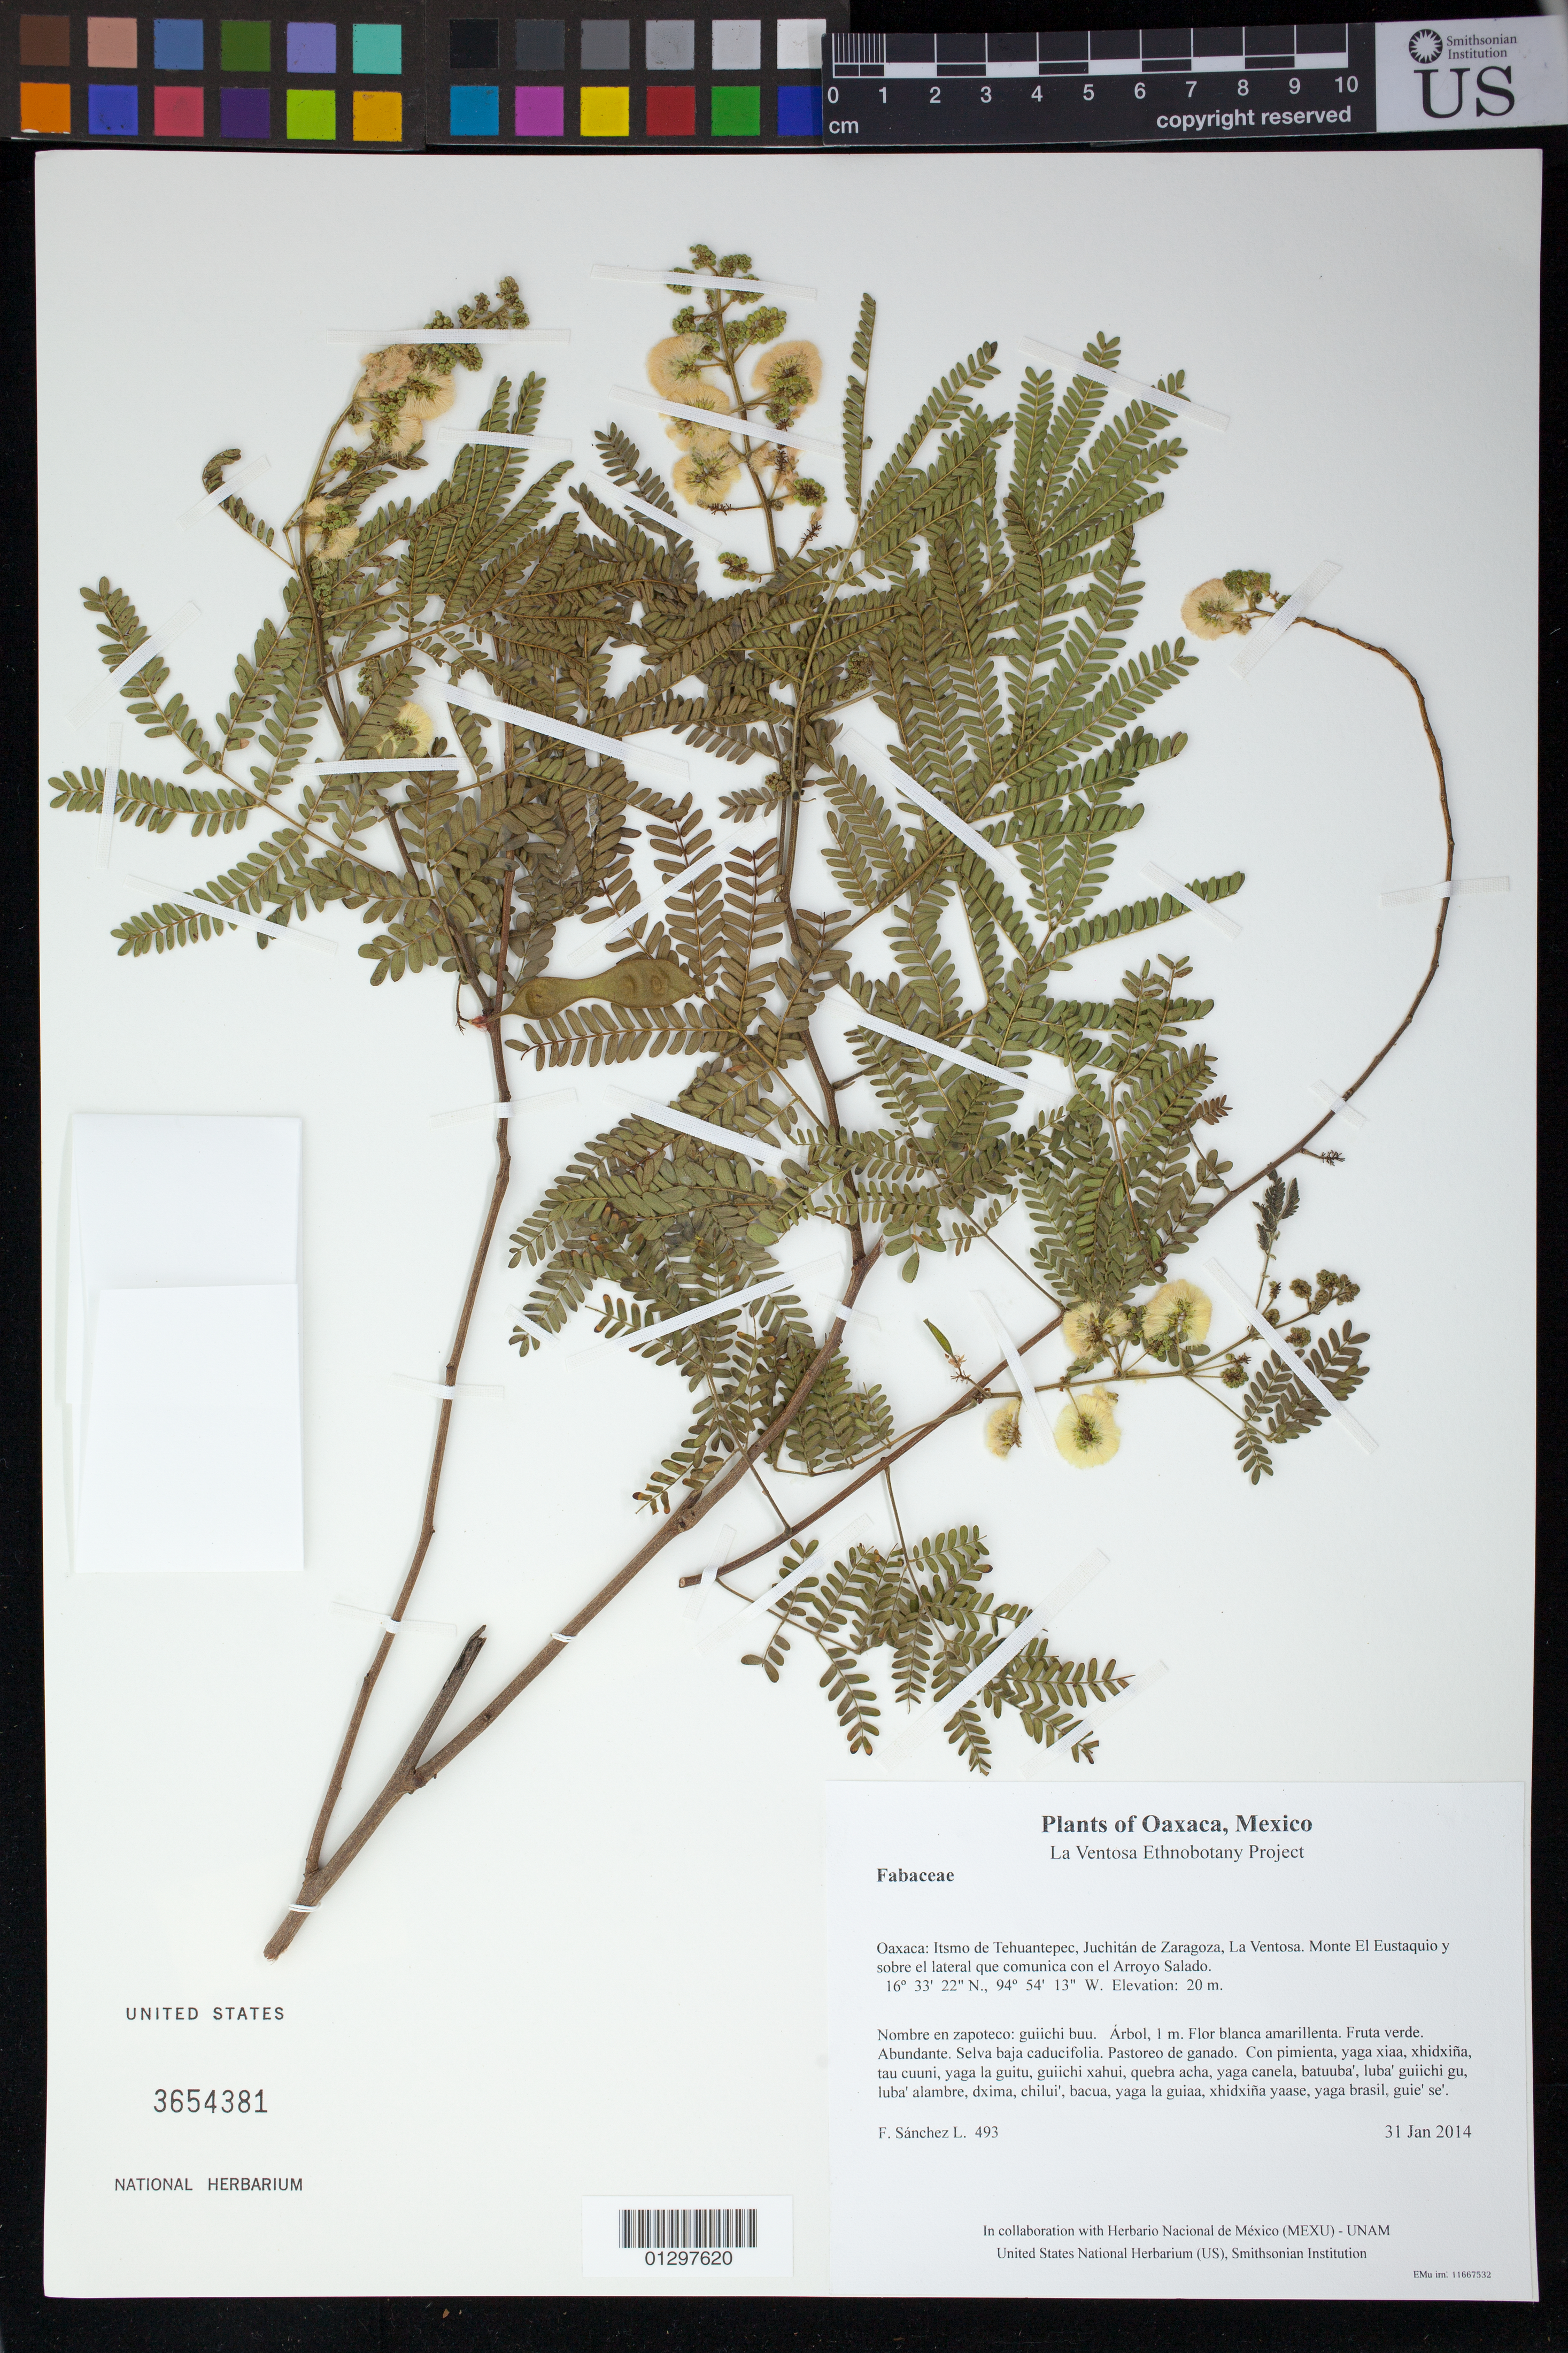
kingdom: Plantae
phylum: Tracheophyta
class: Magnoliopsida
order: Fabales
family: Fabaceae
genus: Acaciella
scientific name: Acaciella villosa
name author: (Sw.) Britton & Rose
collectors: F. Sánchez L.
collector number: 493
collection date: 2014-01-31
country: Mexico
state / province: Oaxaca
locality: Itsmo de Tehuantepec, Juchitán de Zaragoza, La Ventosa. Monte El Eustaquio y sobre el lateral que comunica con el Arroyo Salado.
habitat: Selva baja caducifolia. Pastoreo de ganado.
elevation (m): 20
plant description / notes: JEBOT, MEXU, SERO, US; Yaga. 1 m. Guie' naquichi' naguchi ga. Cuaananaxhi naga'. Stale.; tepezcohuite, pepezcohuite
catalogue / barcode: US 3654381